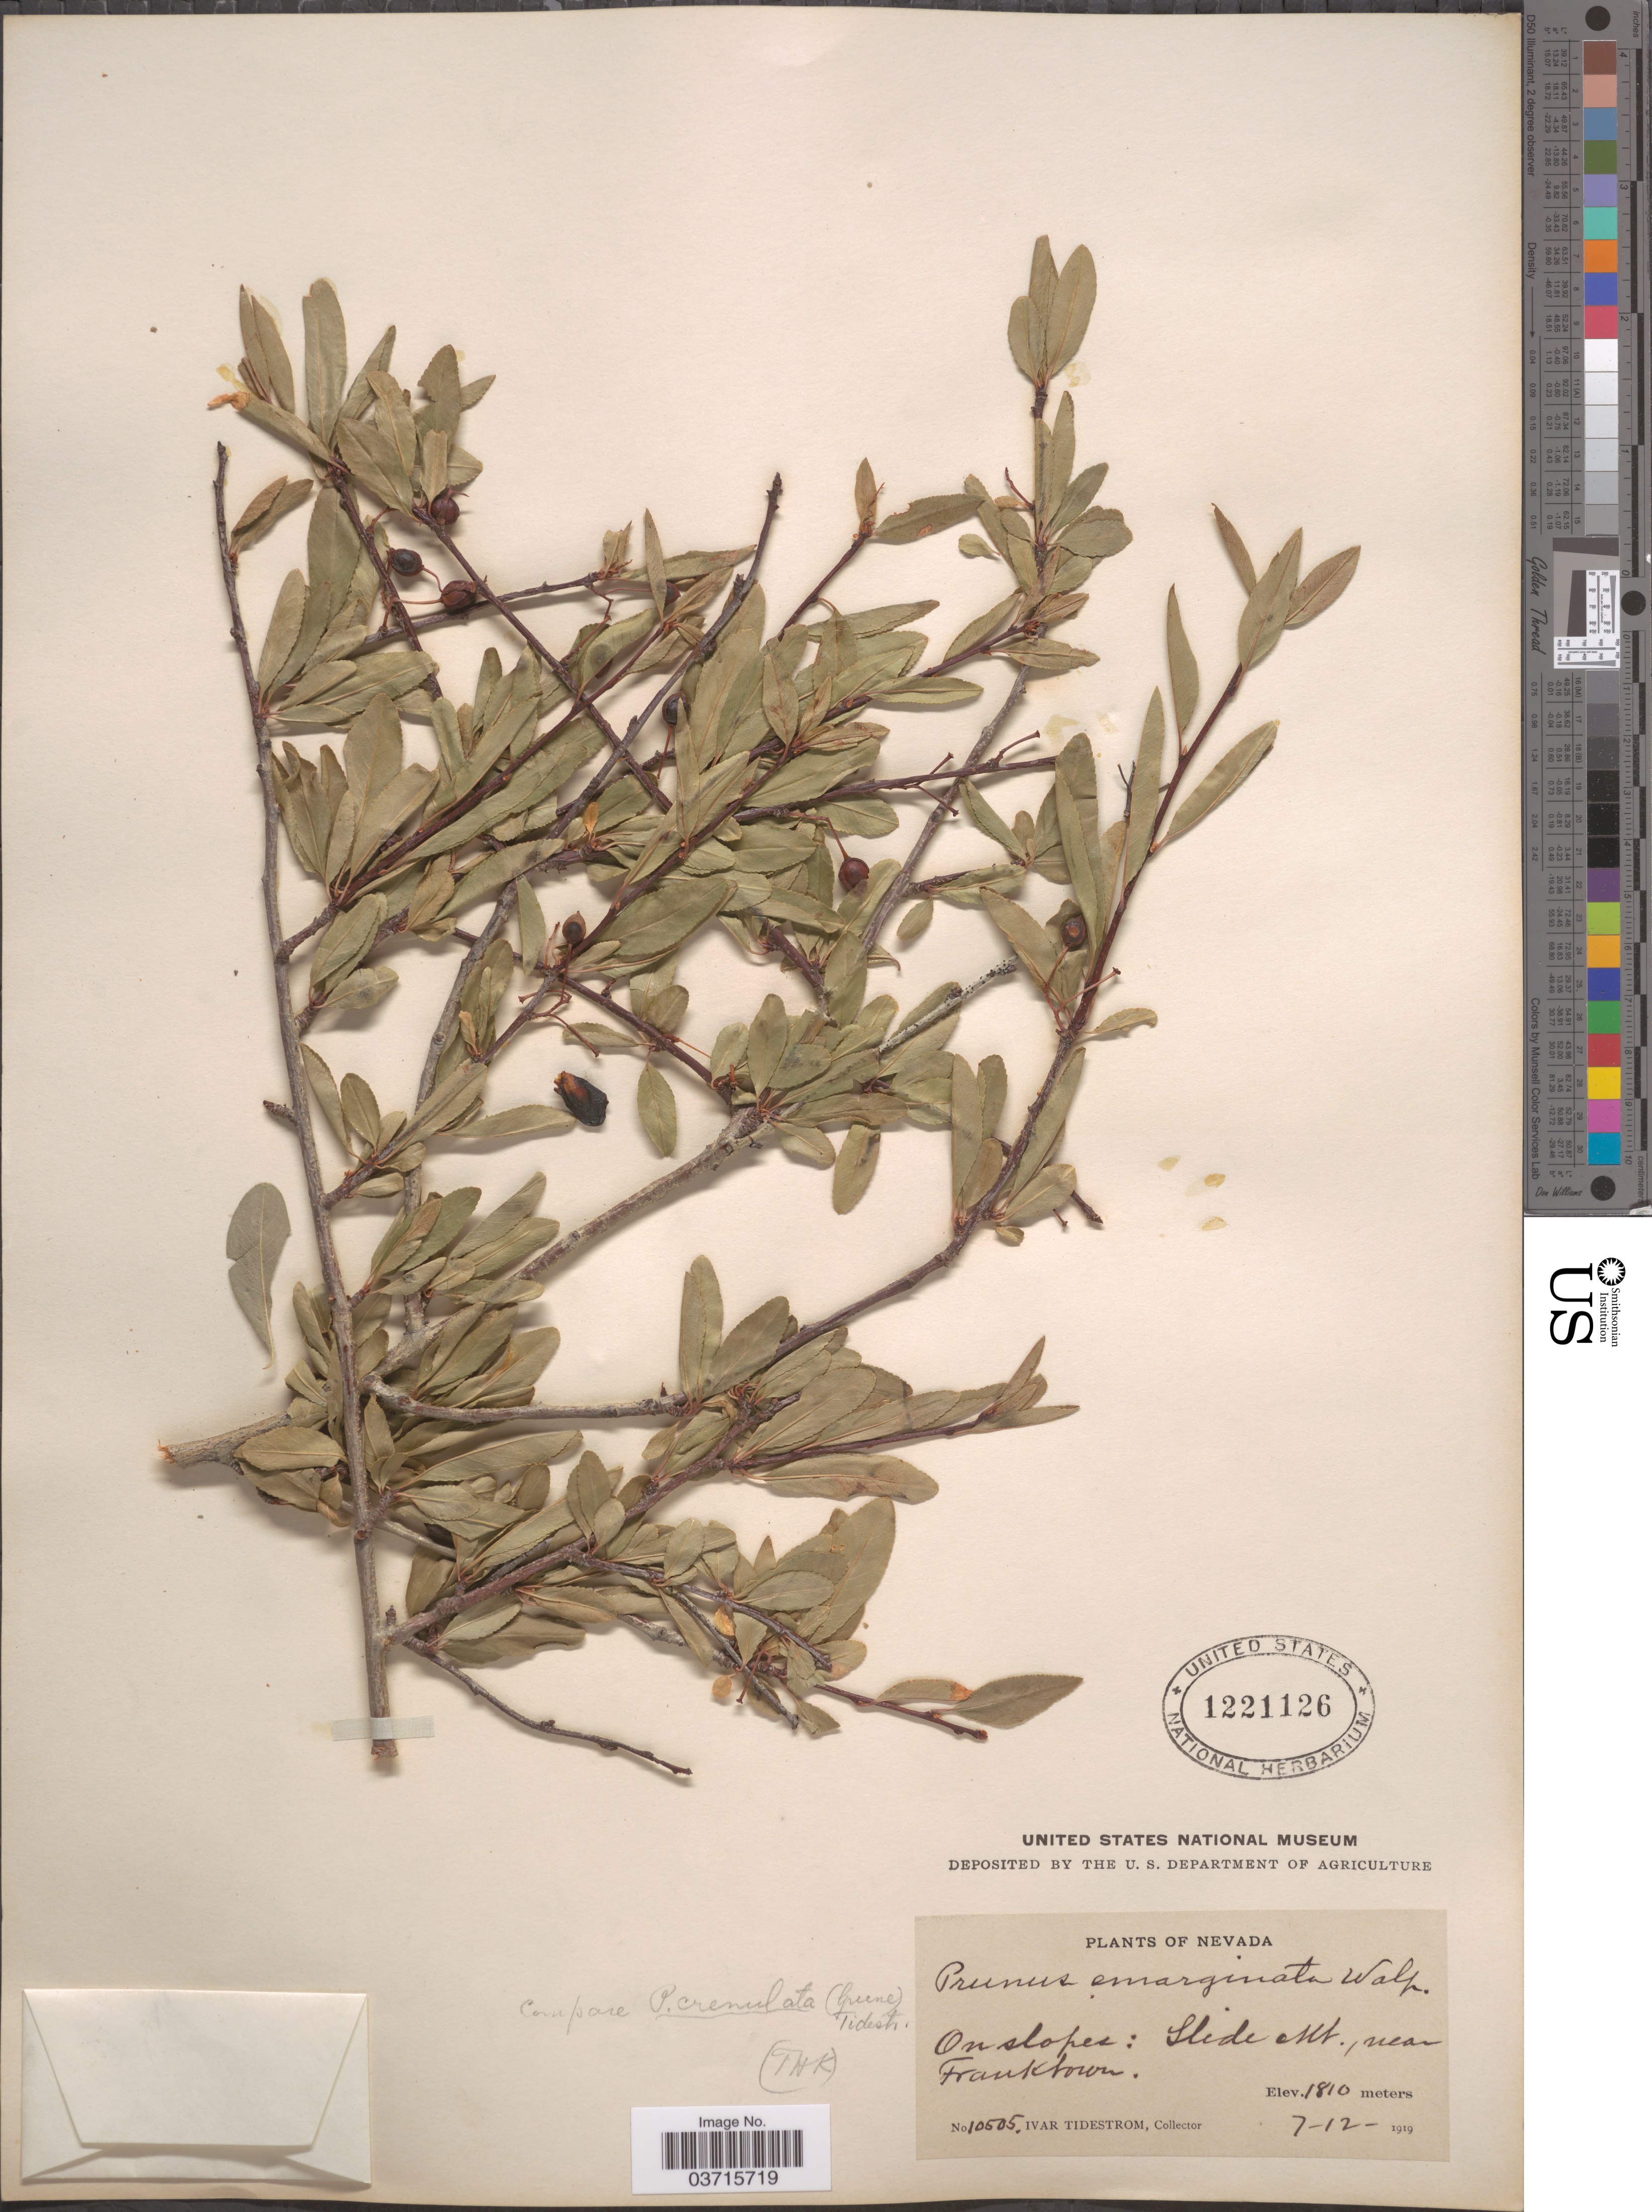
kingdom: Plantae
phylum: Tracheophyta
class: Magnoliopsida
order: Rosales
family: Rosaceae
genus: Prunus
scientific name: Prunus emarginata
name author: (Douglas ex Hook.) Eaton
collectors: I. F. Tidestrom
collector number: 10505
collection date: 1919-07-12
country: United States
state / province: Nevada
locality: On slopes: Slide Mt., near Franktown.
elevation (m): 1810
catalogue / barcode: US 1221126